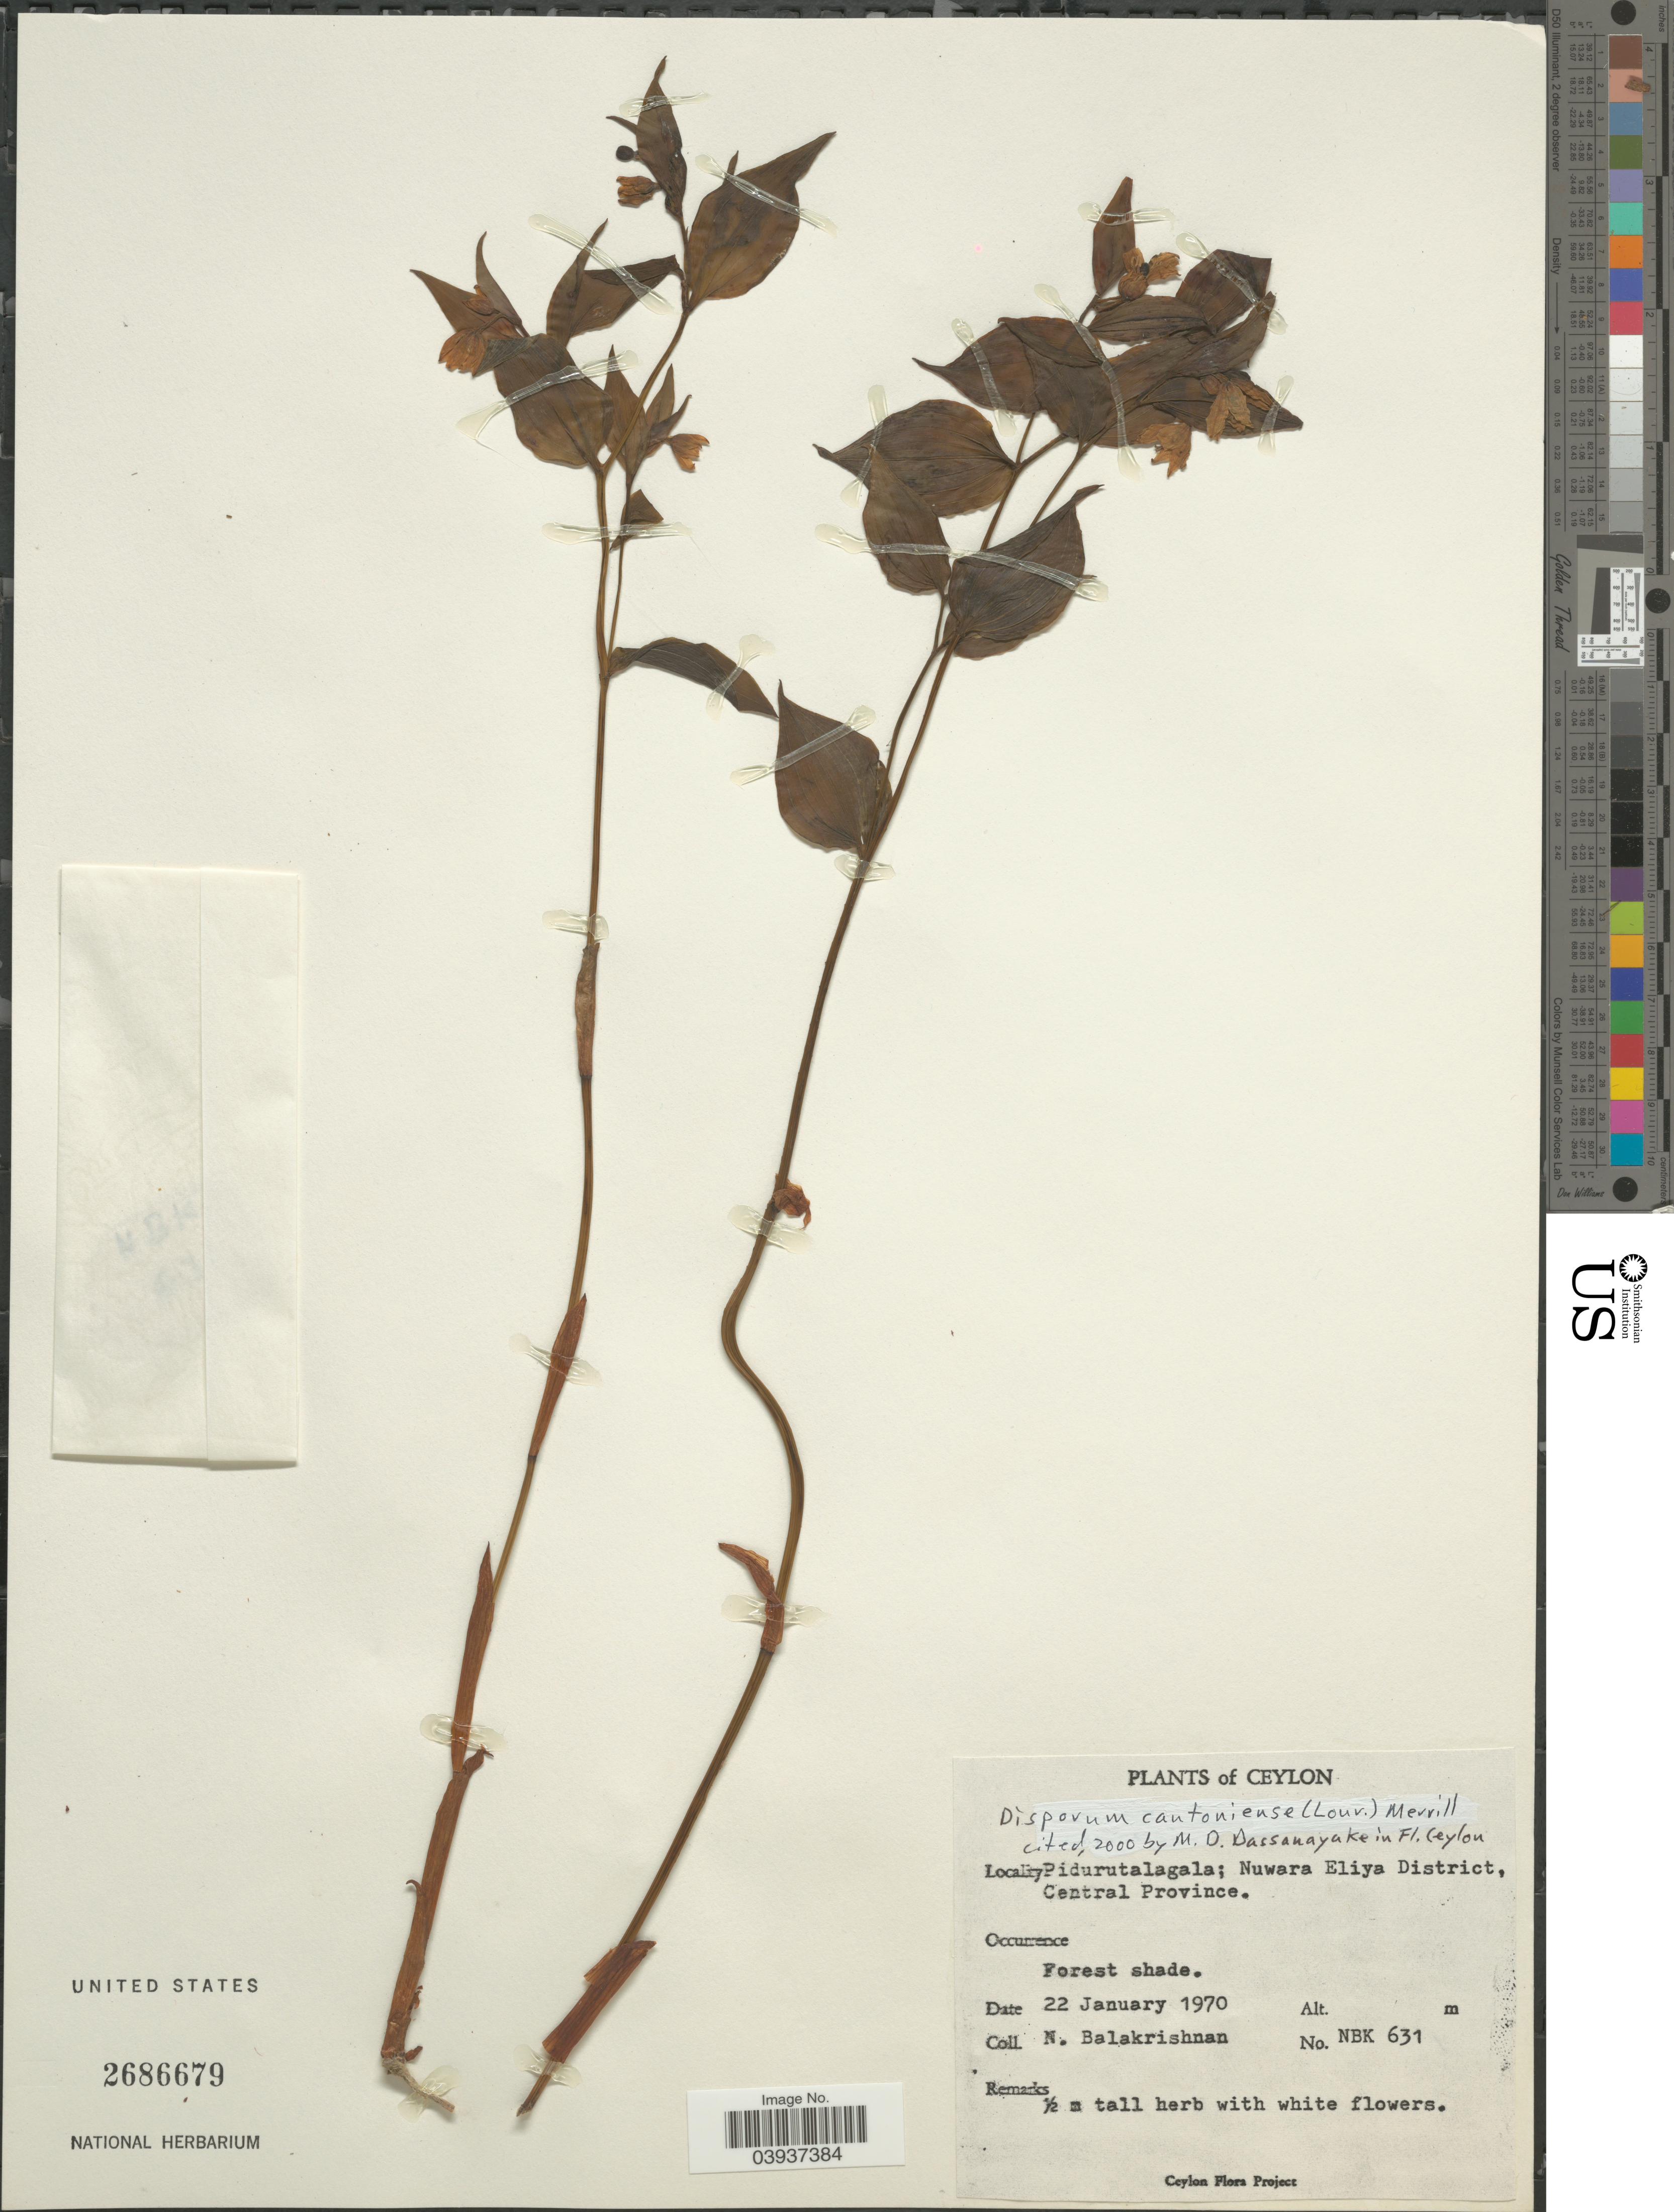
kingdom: Plantae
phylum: Tracheophyta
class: Liliopsida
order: Liliales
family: Colchicaceae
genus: Disporum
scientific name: Disporum cantoniense var. cantoniense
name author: (Lour.) Merr.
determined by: Strong, Mark T., (BOT), Smithsonian Institution - National Museum of Natural History (UNITED STATES)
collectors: N. Balakrishnan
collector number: NBK631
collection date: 1970-01-22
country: Sri Lanka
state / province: Central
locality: Ceylon. Pidurutalagala; Nuwara Eliya District. Forest shade.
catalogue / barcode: US 2686679